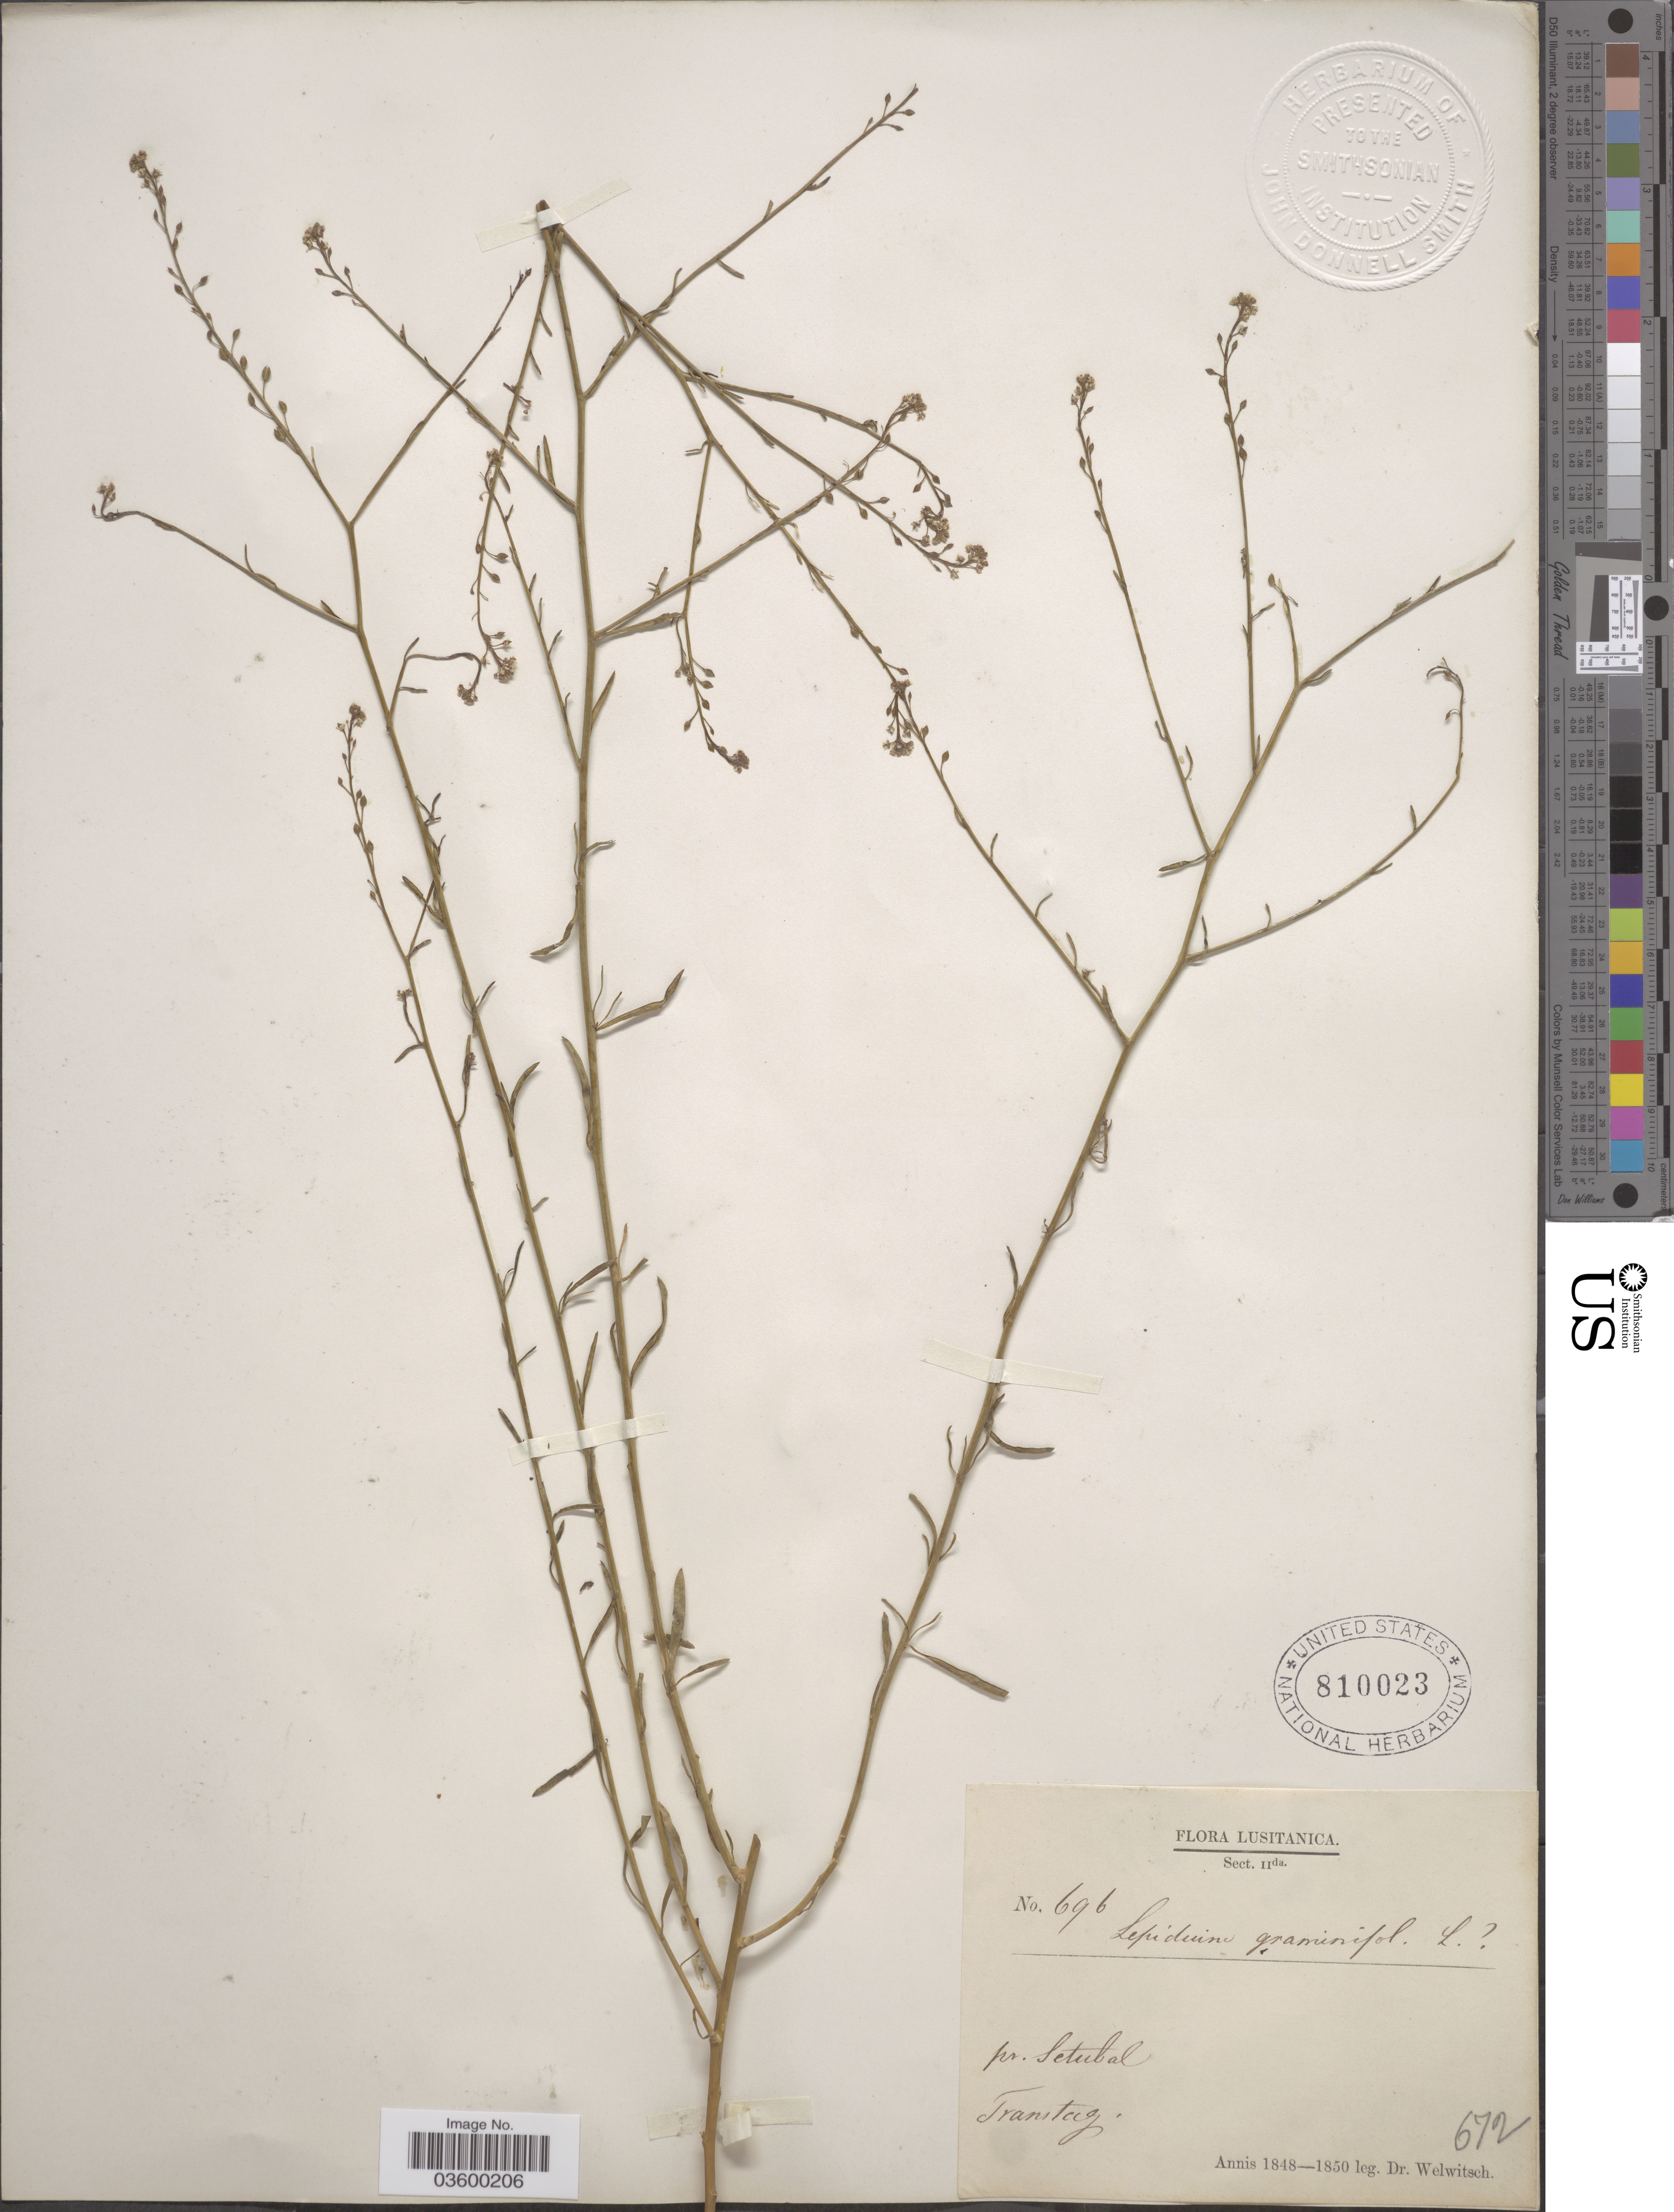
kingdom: Plantae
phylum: Tracheophyta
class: Magnoliopsida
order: Brassicales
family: Brassicaceae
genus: Lepidium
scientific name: Lepidium graminifolium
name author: L.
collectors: -. Welwitsch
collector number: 696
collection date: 1848/1850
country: Portugal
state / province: Setubal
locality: Lusitanica. Transtag.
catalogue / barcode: US 810023